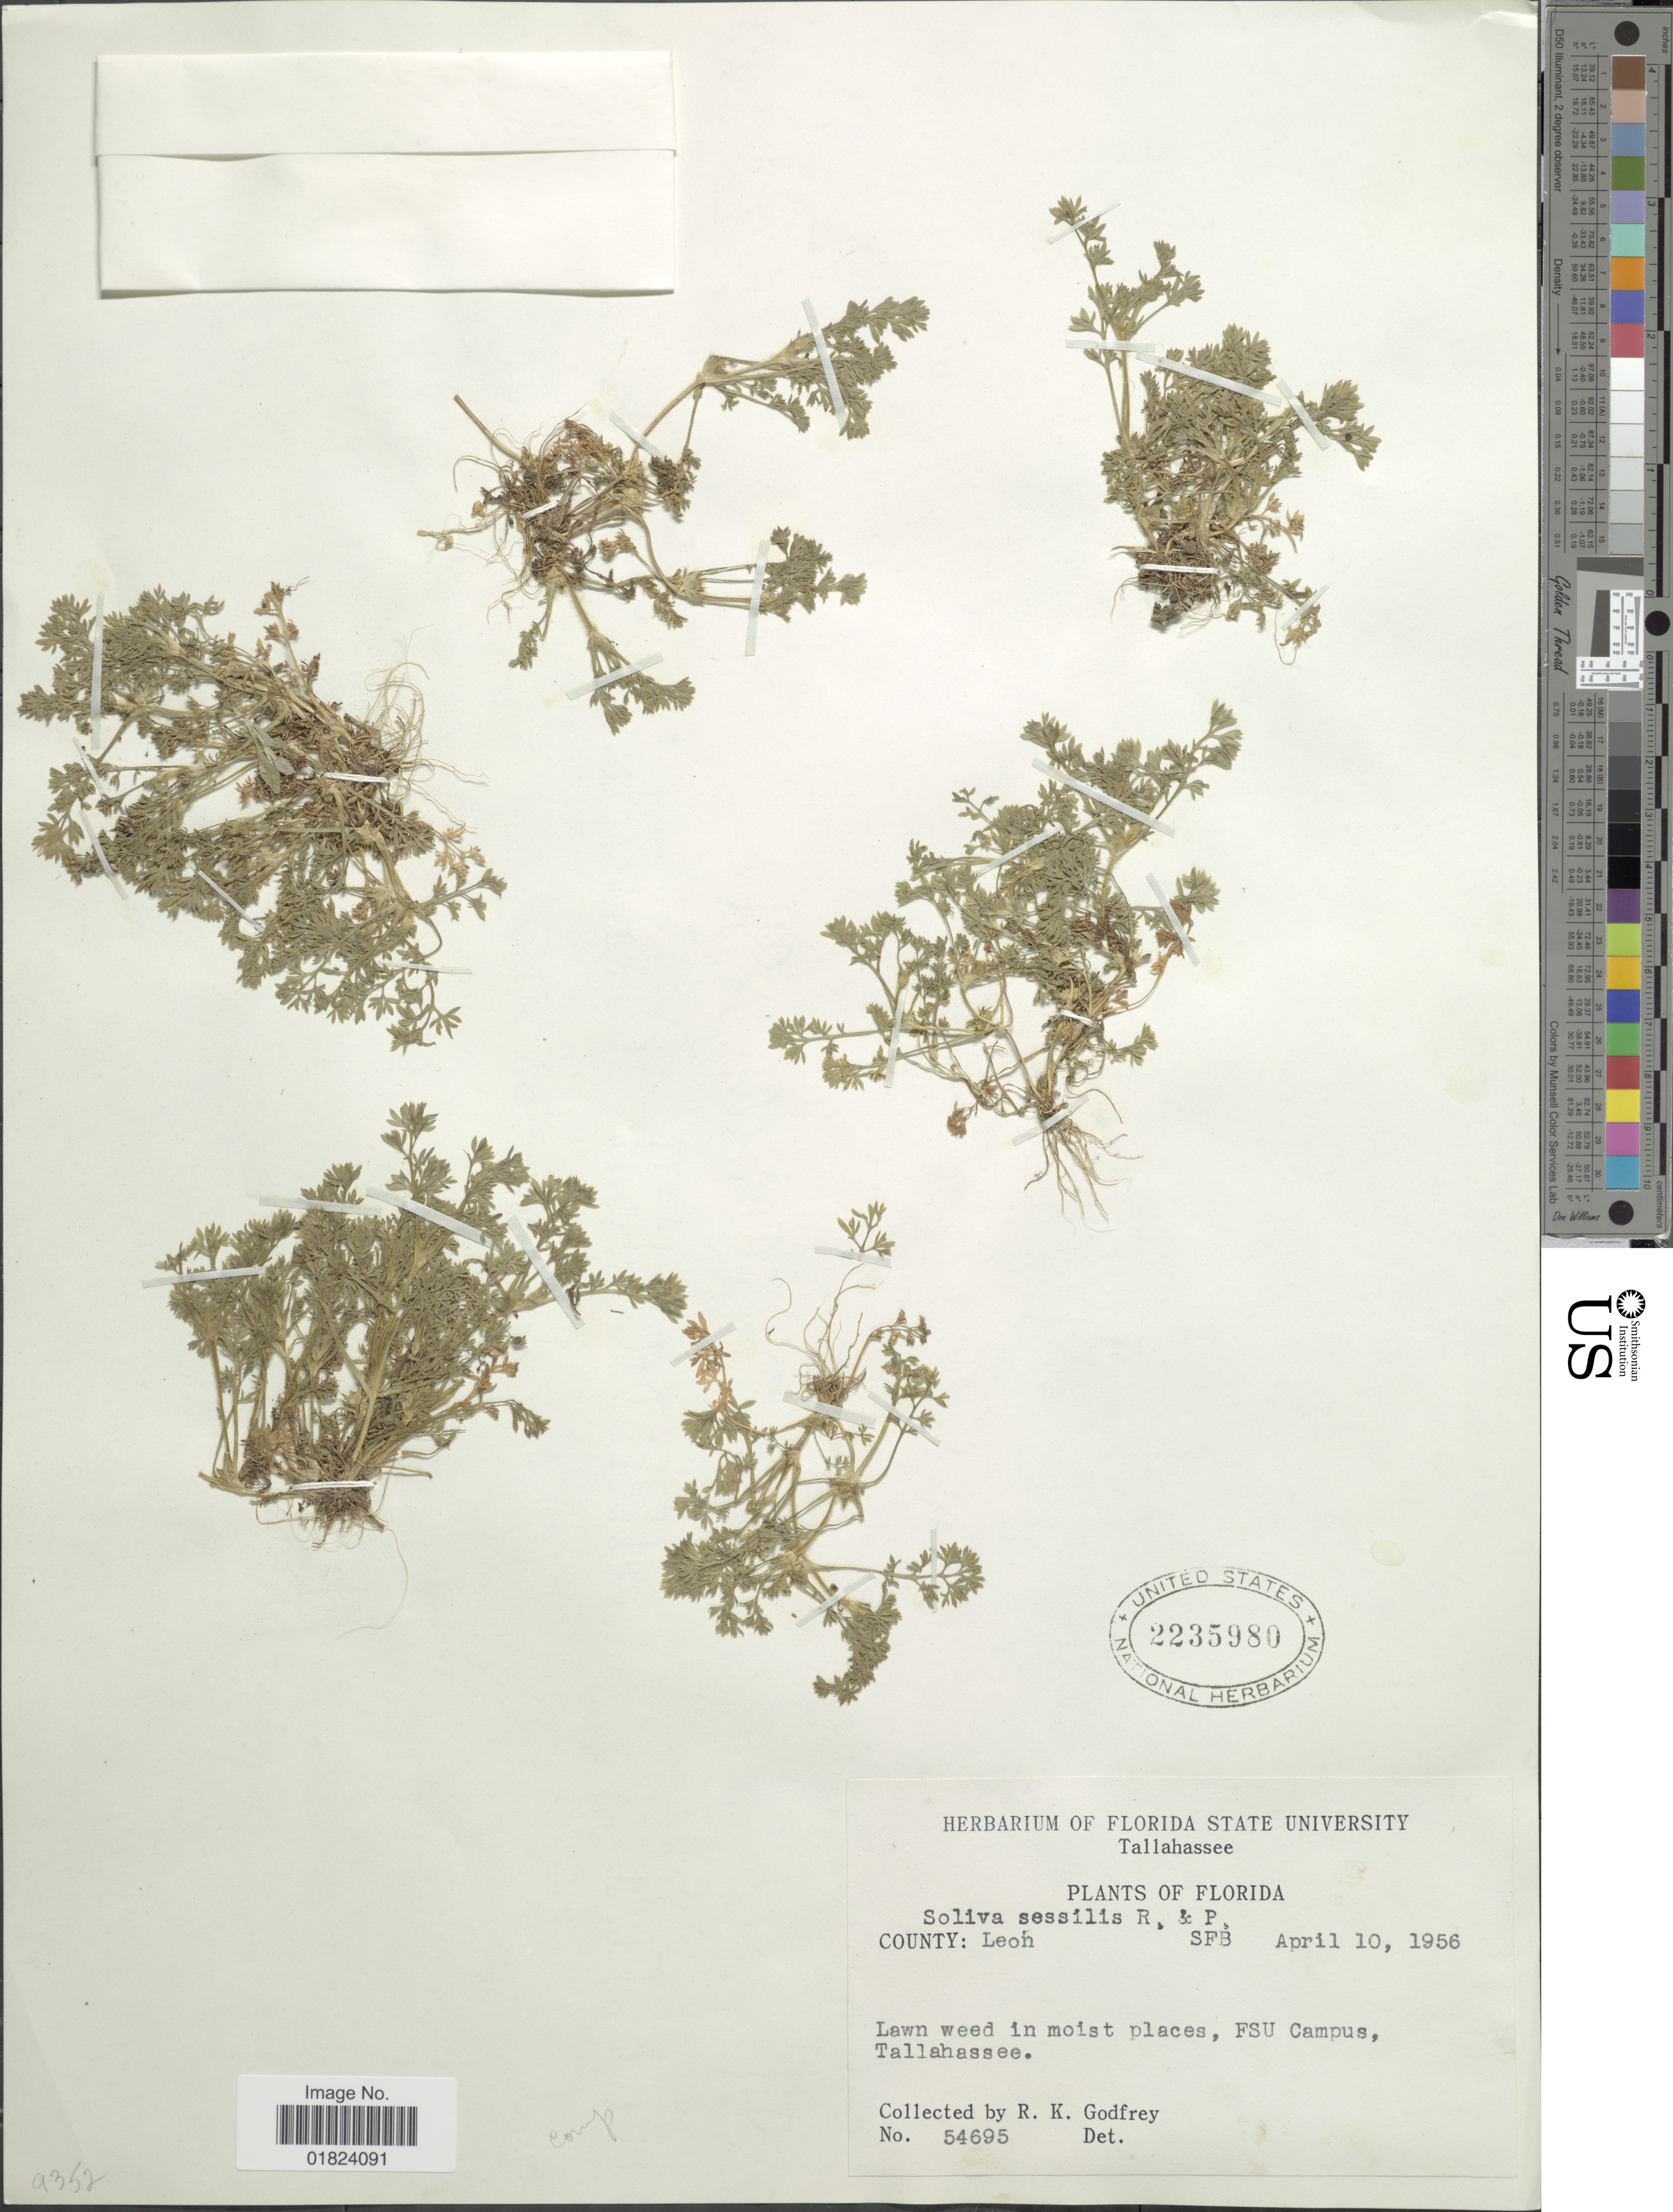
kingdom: Plantae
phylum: Tracheophyta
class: Magnoliopsida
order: Asterales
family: Asteraceae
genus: Soliva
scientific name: Soliva sessilis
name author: Ruiz & Pav.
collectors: R. K. Godfrey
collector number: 54695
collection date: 1956-04-10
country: United States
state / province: Florida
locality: County: Leon, SFB, lawn weed in moist places, FSU Campus, Tallahassee.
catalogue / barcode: US 2235980